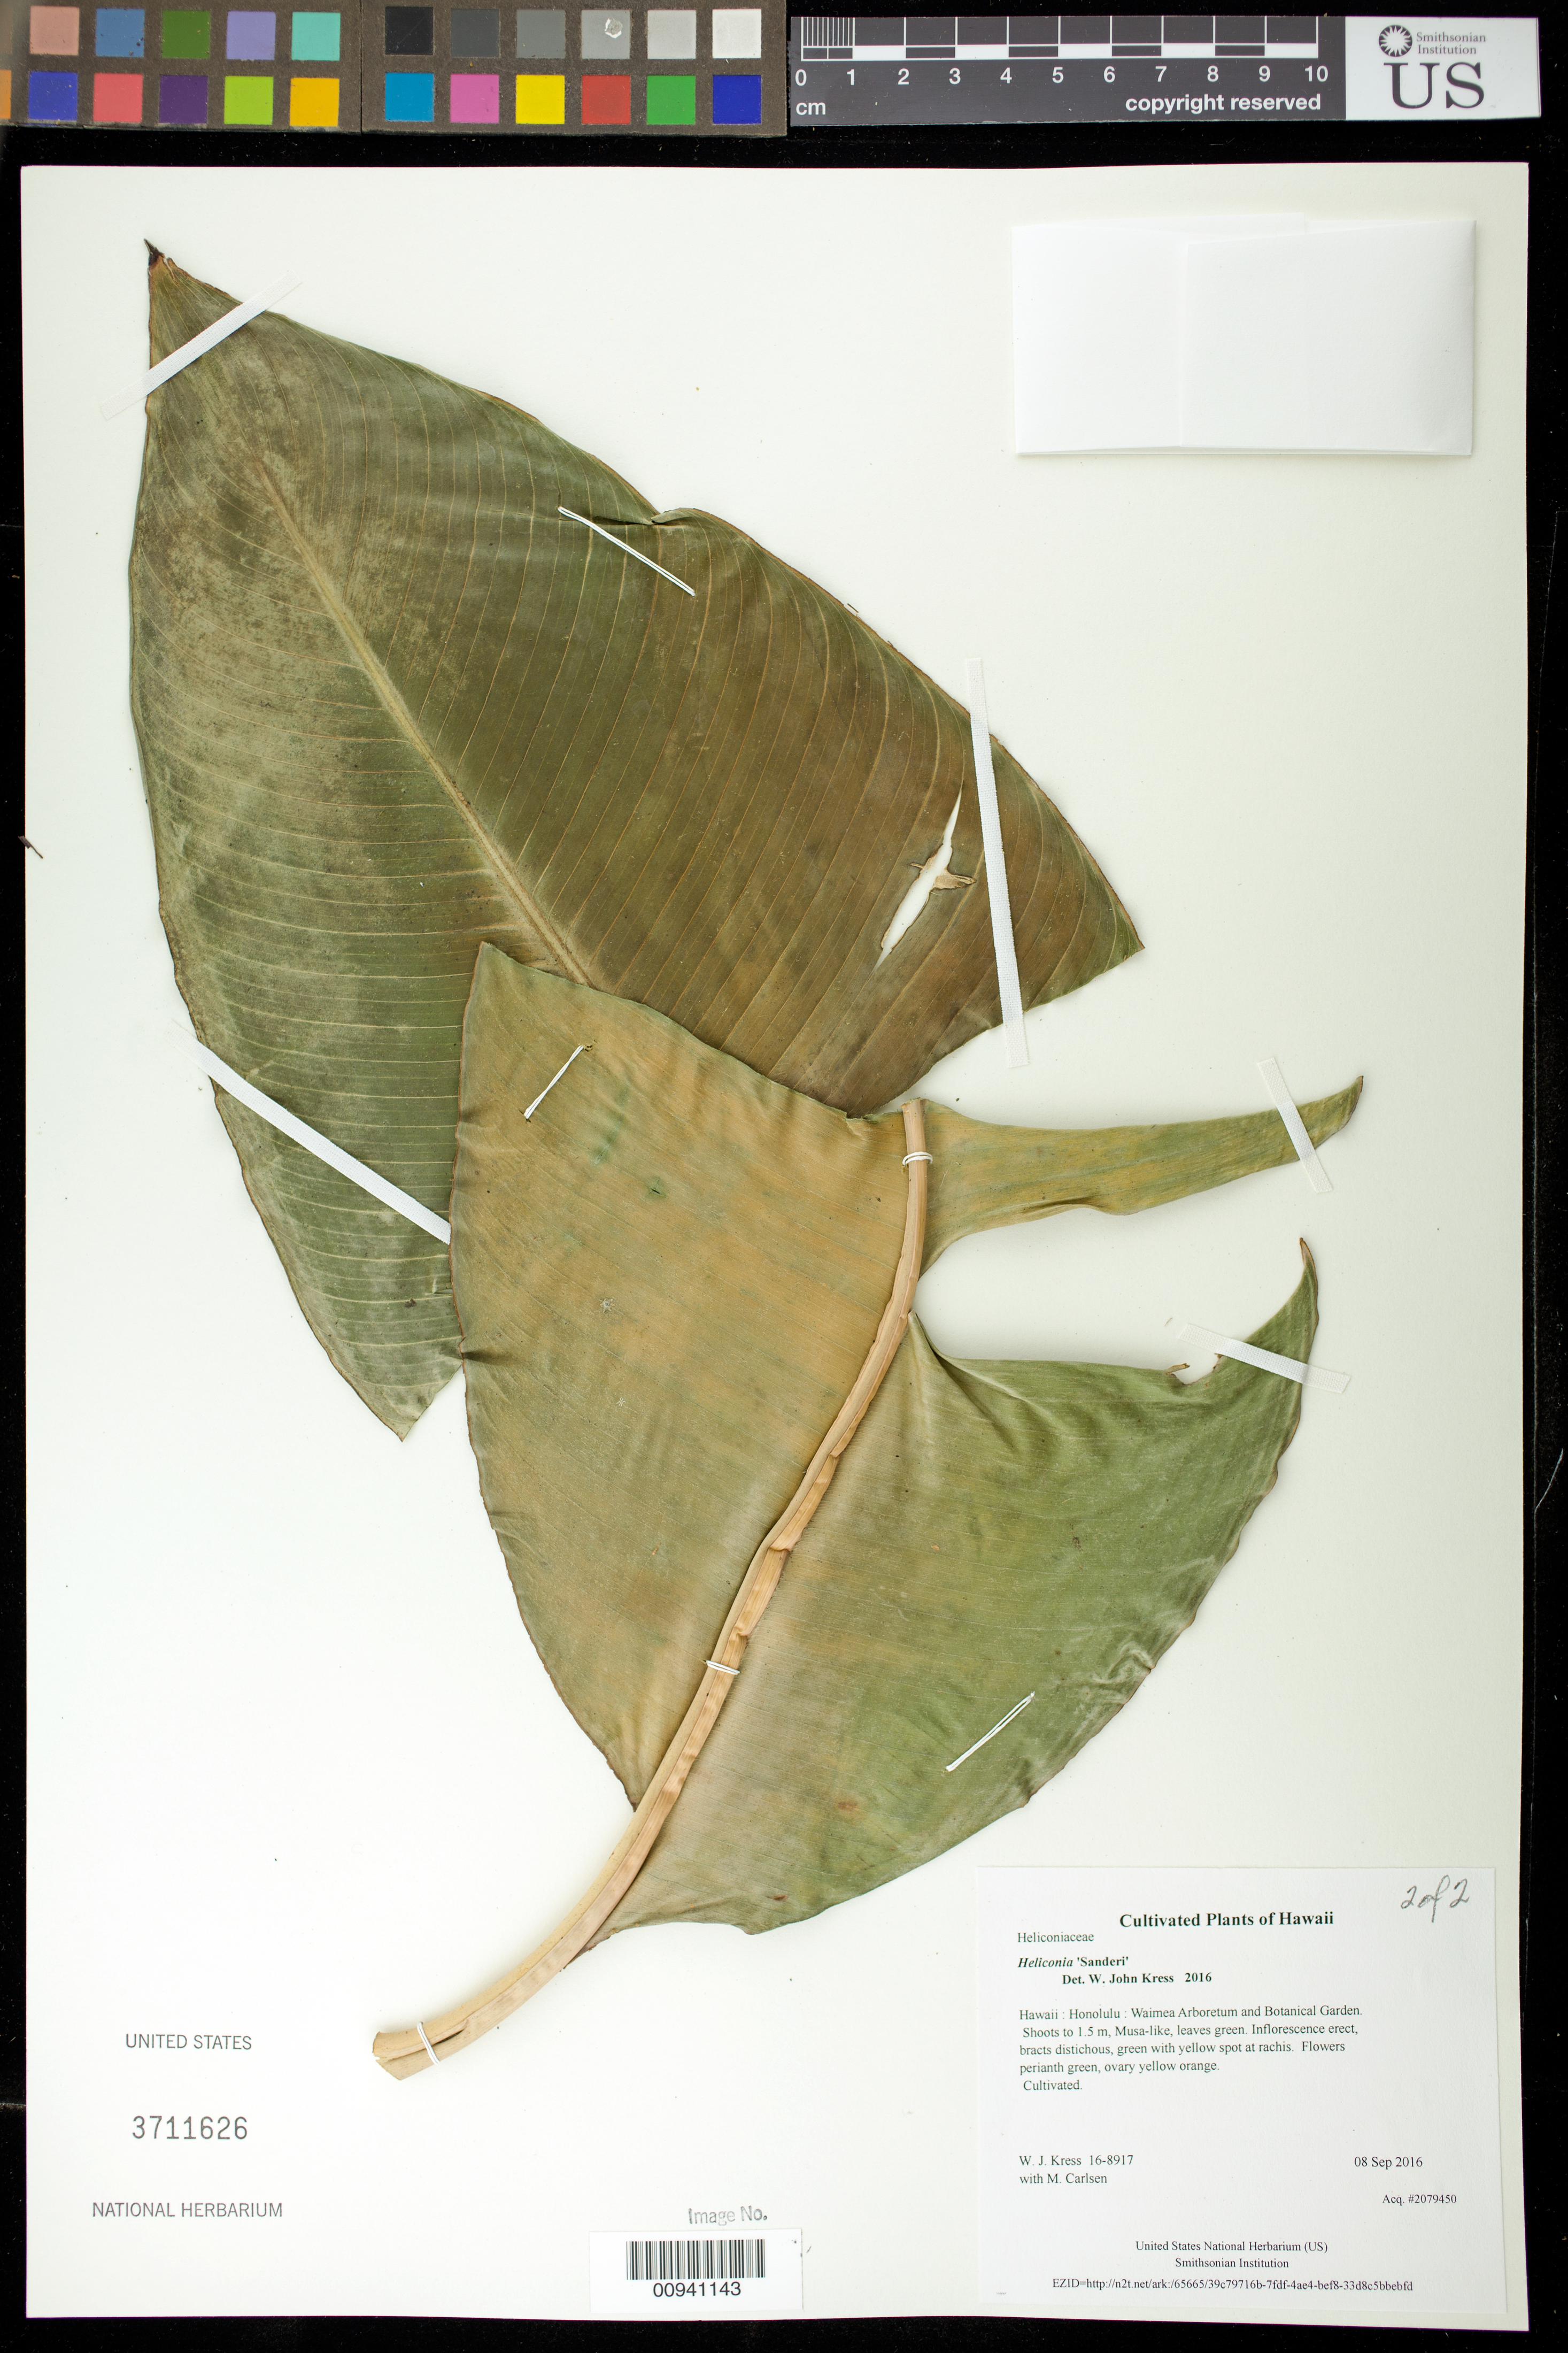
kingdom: Plantae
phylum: Tracheophyta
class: Liliopsida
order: Zingiberales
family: Heliconiaceae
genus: Heliconia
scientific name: Heliconia 'Sanderi'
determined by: Kress, W. J., (US), Smithsonian Institution - National Museum of Natural History (UNITED STATES)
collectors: W. J. Kress & M. M. Carlsen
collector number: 16-8917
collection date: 2016-09-08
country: United States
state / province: Hawaii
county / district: Honolulu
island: Oahu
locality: Waimea Arboretum and Botanical Garden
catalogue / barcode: US 3711626